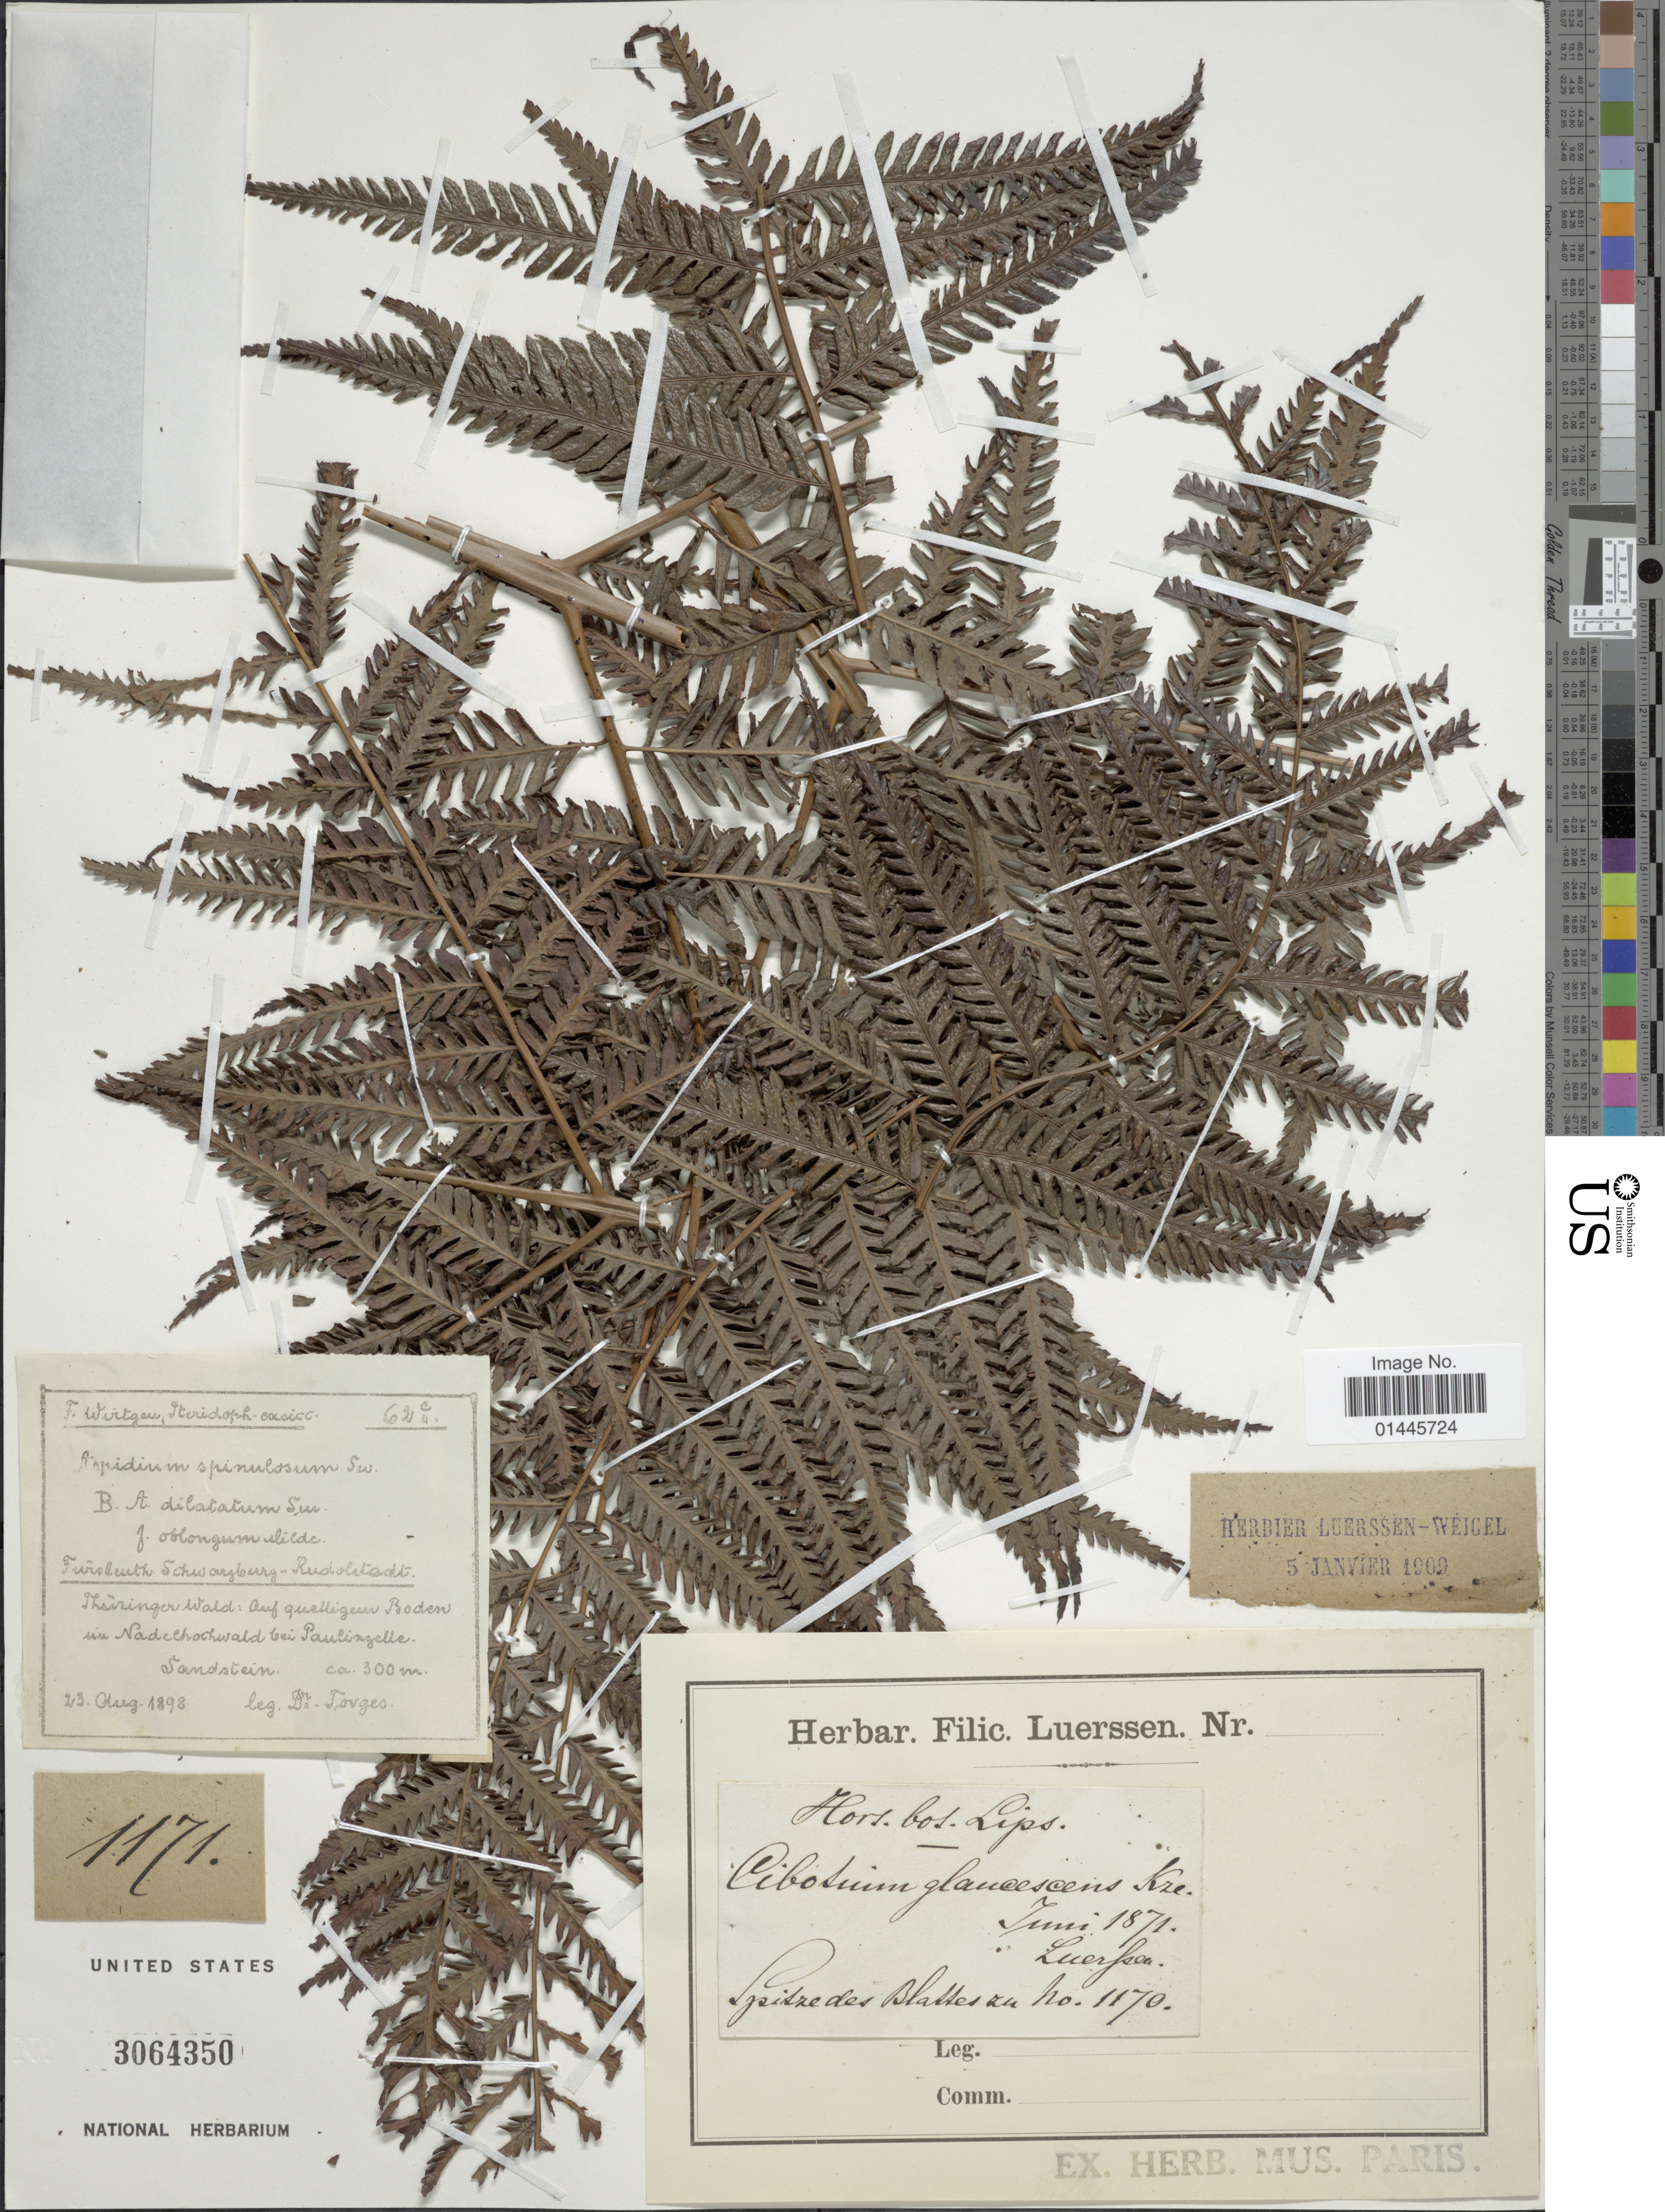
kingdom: Plantae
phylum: Tracheophyta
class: Polypodiopsida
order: Cyatheales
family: Cibotiaceae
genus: Cibotium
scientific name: Cibotium glaucum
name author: (Sm.) Hook. & Arn.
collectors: Torges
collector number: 62c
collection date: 1898-08-23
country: Germany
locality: Tursleuth Schwarzberg-Rudolstadt, Thurzinger Wald: Auf quelligeser Boden in Nadelhochwald bei Paulinzelle, Sandstein,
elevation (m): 300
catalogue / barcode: US 3064350